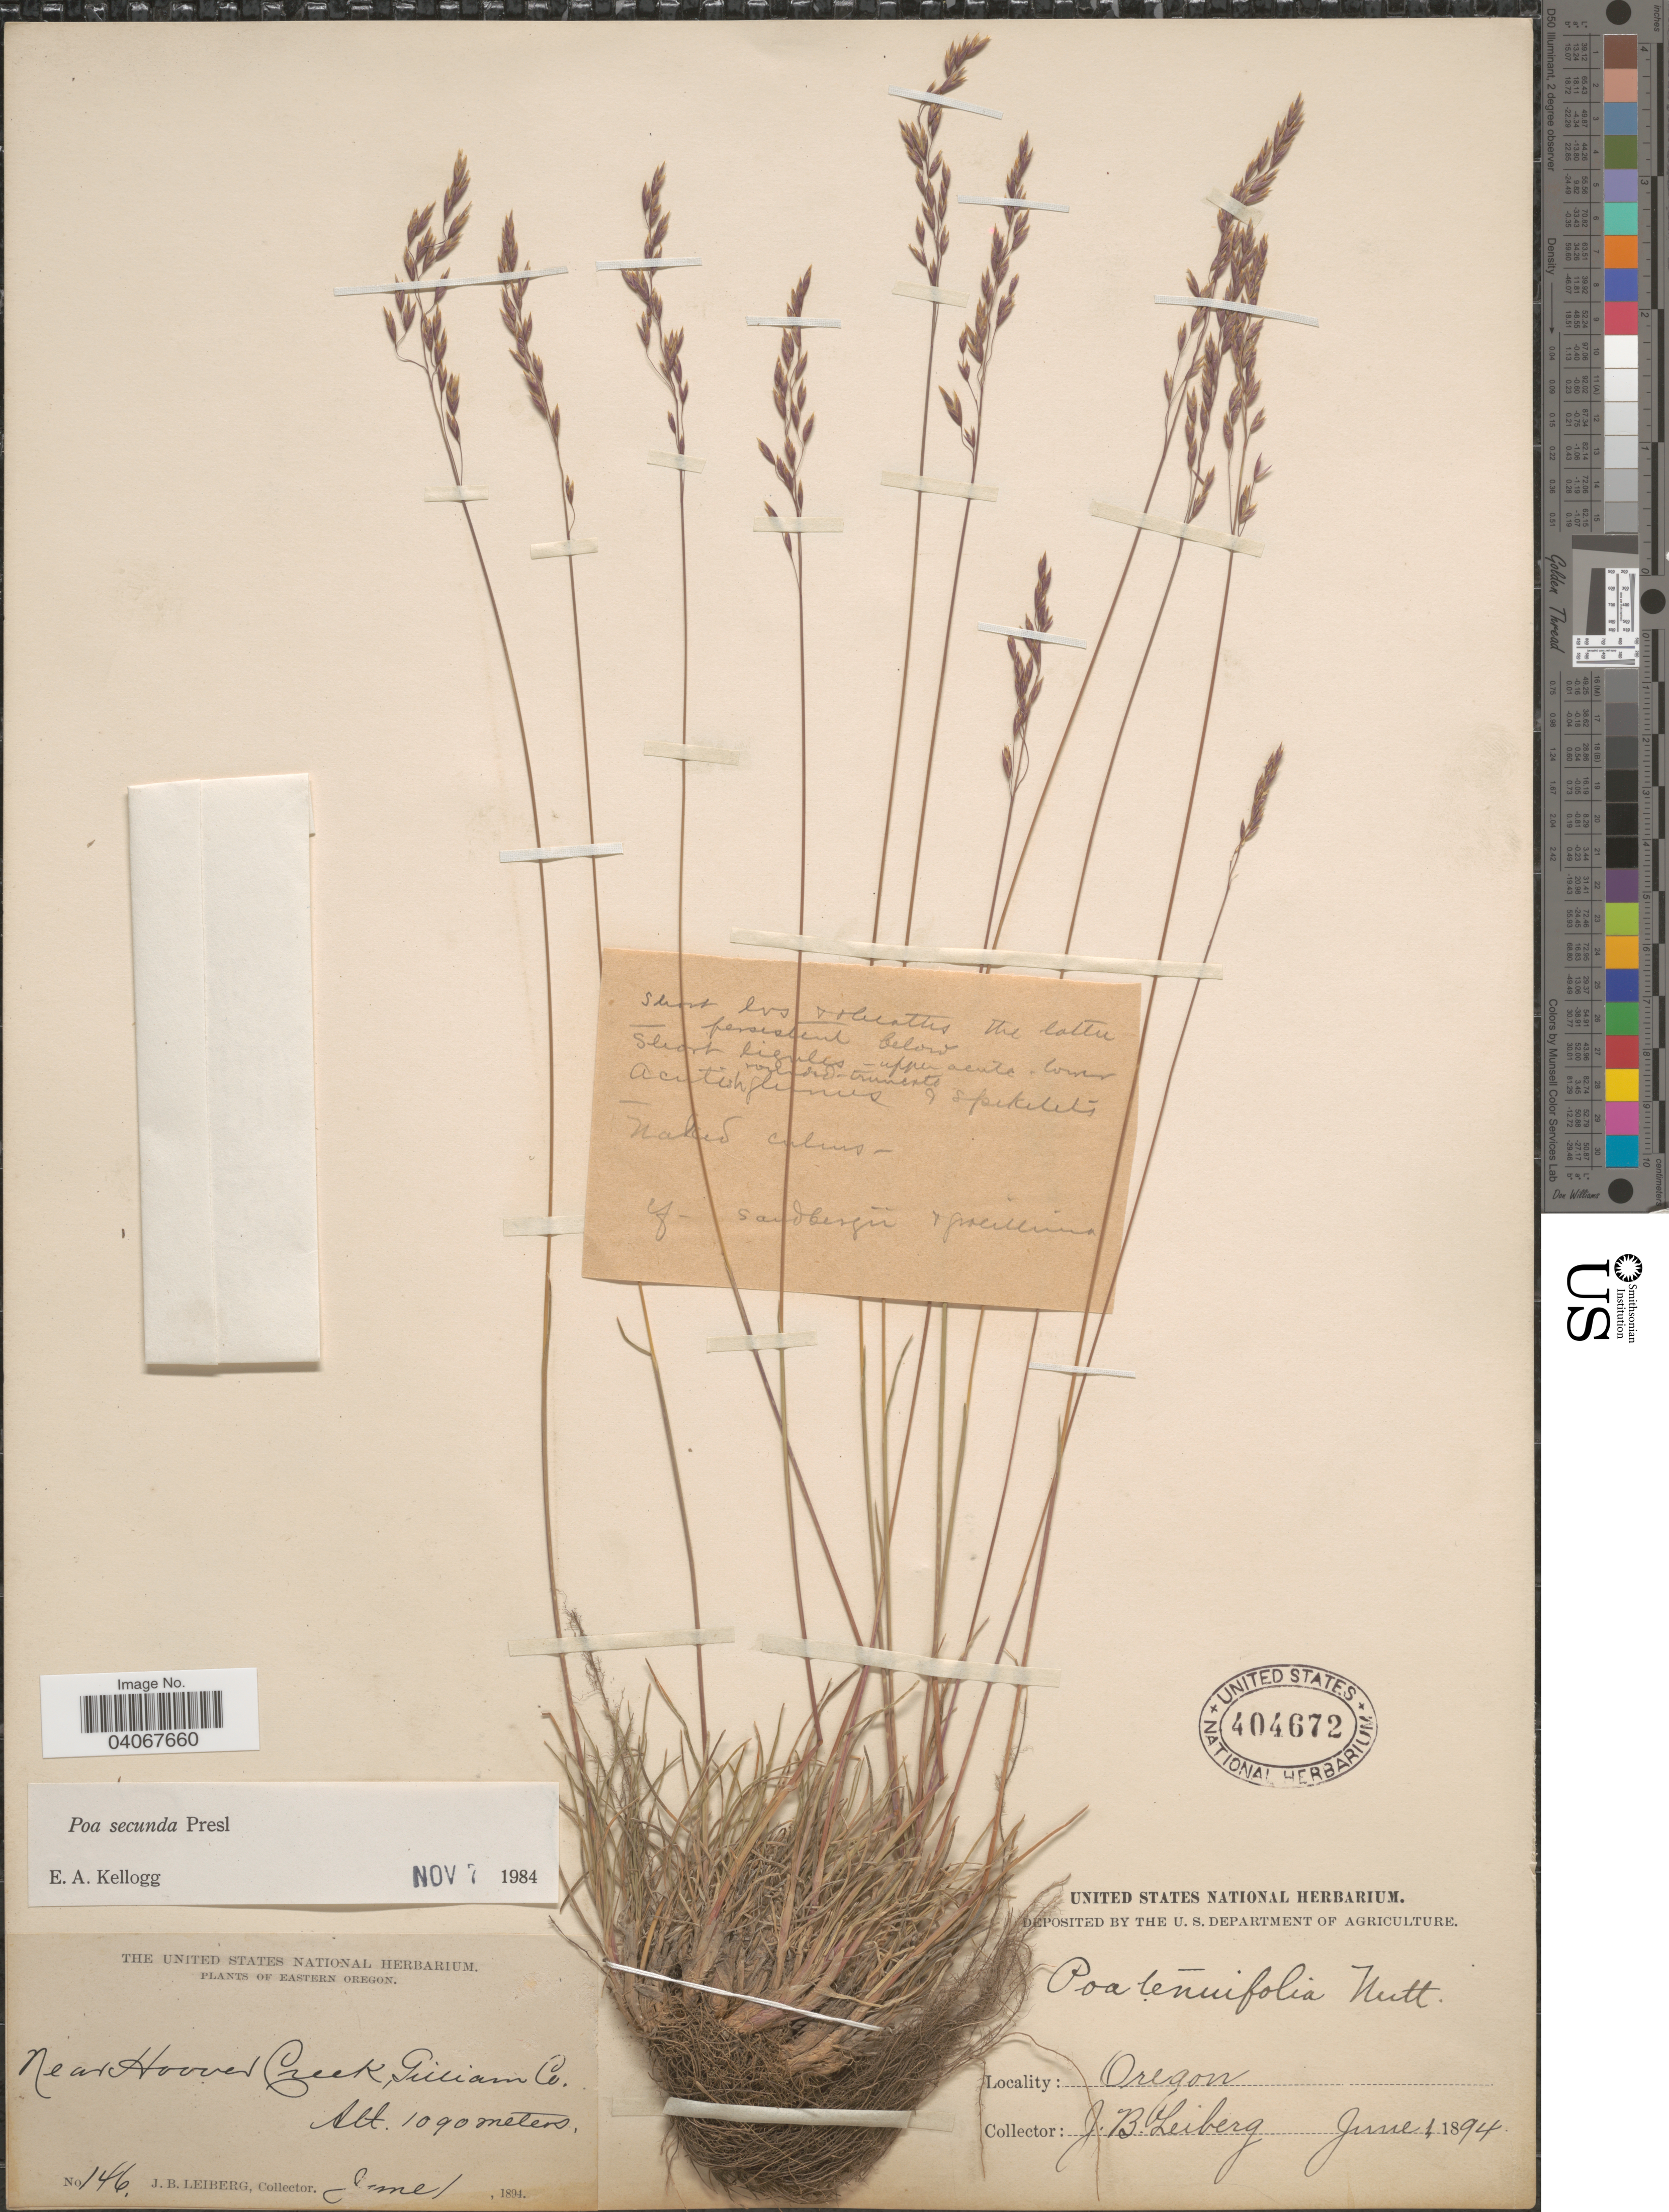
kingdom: Plantae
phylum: Tracheophyta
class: Liliopsida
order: Poales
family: Poaceae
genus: Poa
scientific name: Poa secunda subsp. secunda var. secunda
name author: J. Presl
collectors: J. B. Leiberg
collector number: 146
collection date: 1894-06-01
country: United States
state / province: Oregon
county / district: Gilliam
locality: Eastern Oregon. Near Hoover Creek, Gilliam Co.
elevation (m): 1090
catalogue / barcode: US 404672